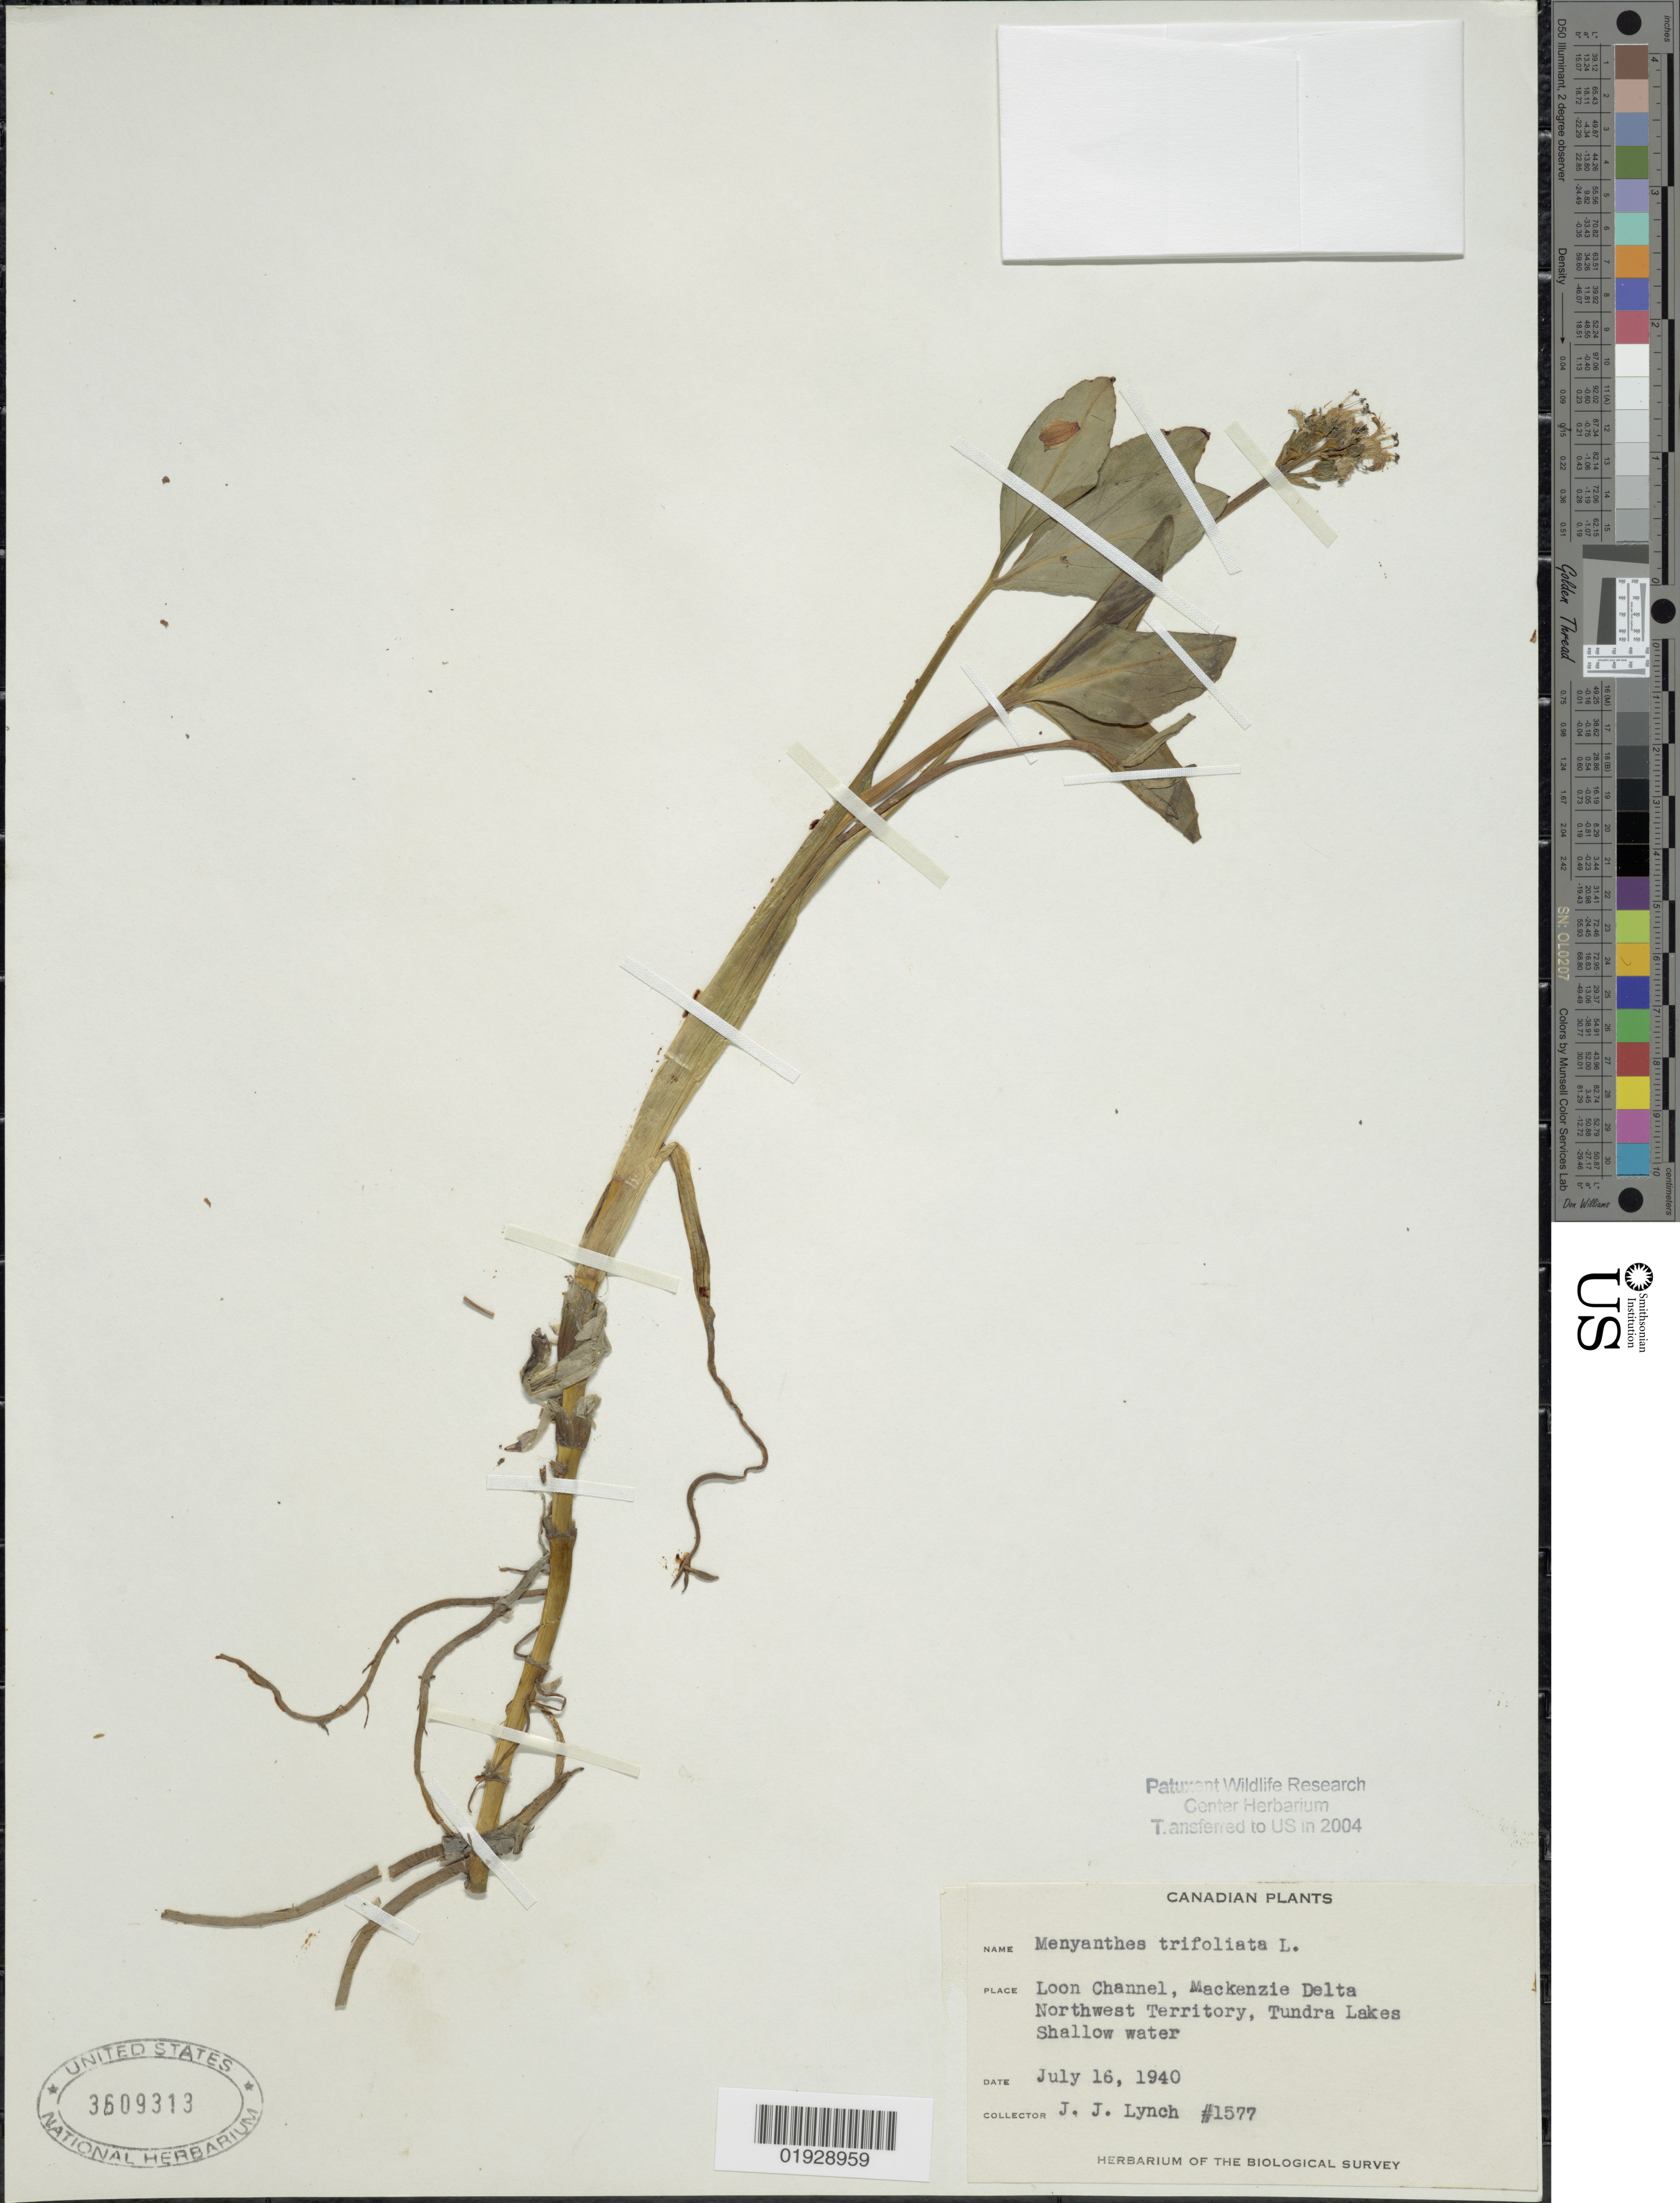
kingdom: Plantae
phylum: Tracheophyta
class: Magnoliopsida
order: Asterales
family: Menyanthaceae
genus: Menyanthes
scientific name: Menyanthes trifoliata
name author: L.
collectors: J. Lynch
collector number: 1577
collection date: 1940-07-16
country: Canada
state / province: Northwest Territories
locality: Loon Channel, Mackenzie Delta, Northwest Territory, Tundra Lakes, Shallow water.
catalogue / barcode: US 3609313